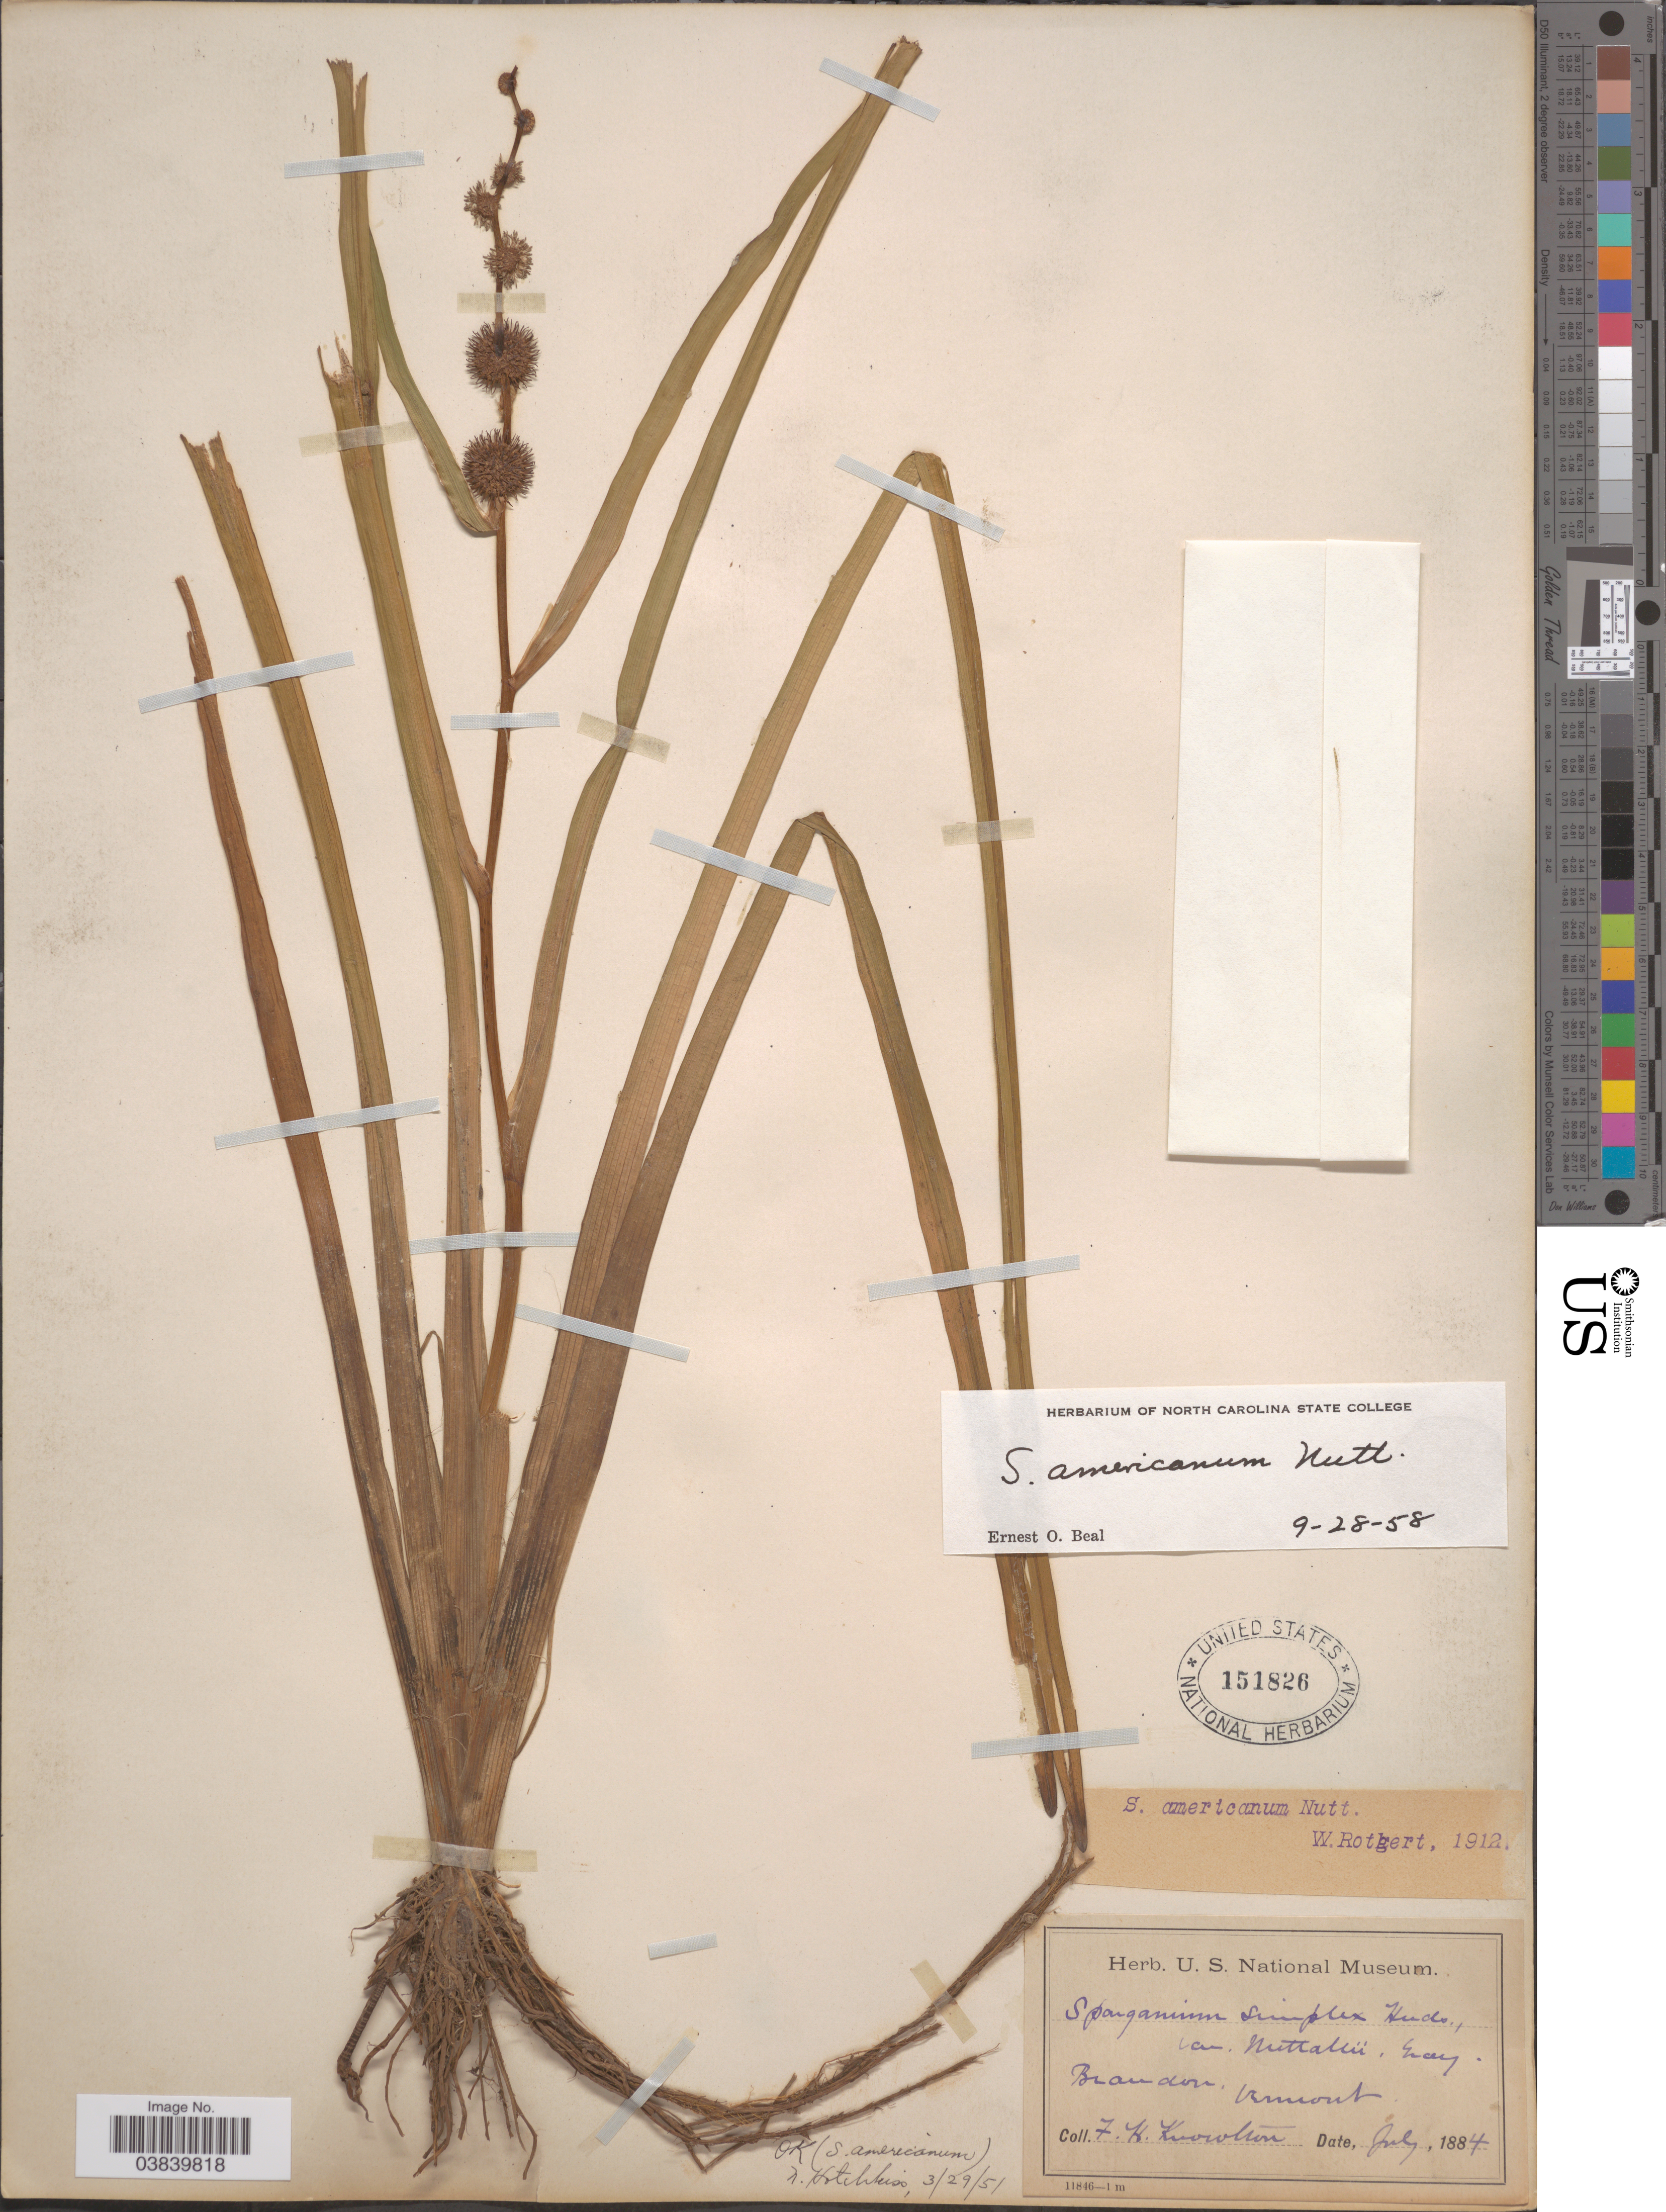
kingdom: Plantae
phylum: Tracheophyta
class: Liliopsida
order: Poales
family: Typhaceae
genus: Sparganium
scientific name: Sparganium americanum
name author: Nutt.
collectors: F. H. Knowlton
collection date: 1884-07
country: United States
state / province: Vermont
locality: Brandon.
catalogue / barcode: US 151826